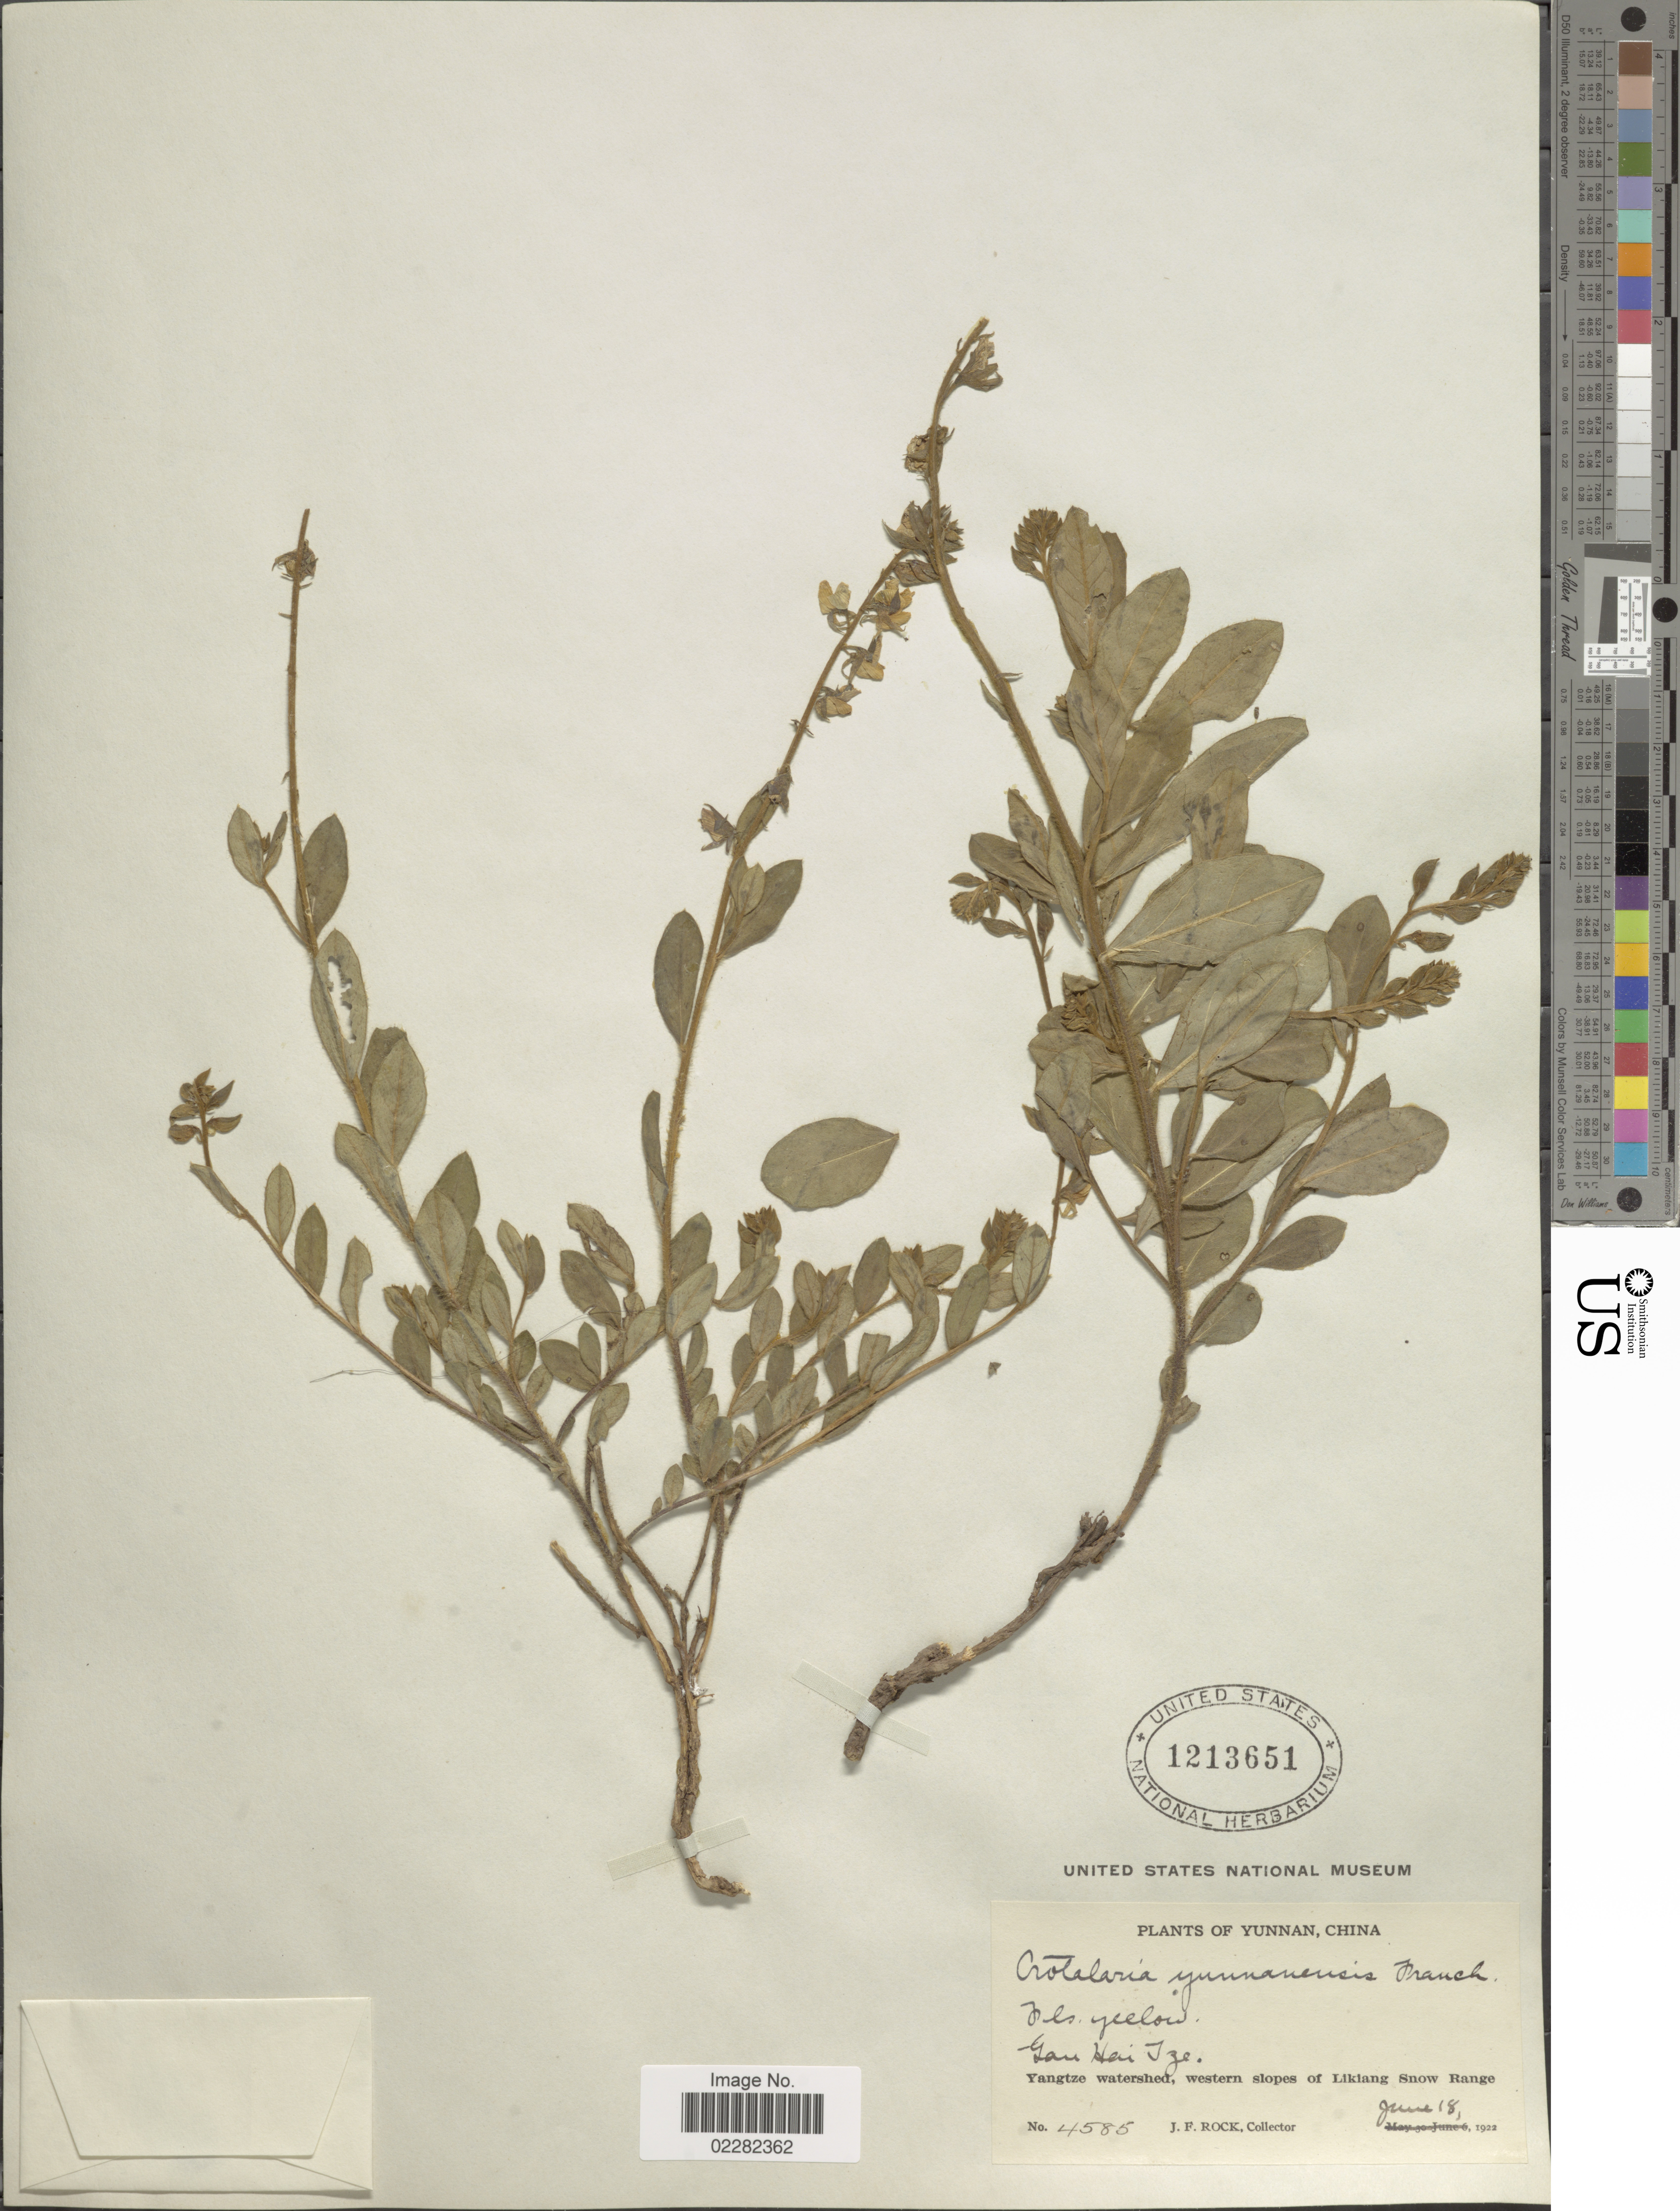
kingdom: Plantae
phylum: Tracheophyta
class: Magnoliopsida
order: Fabales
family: Fabaceae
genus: Crotalaria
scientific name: Crotalaria yunnanensis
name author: Franch.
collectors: J. Rock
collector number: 4585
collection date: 1922-06-18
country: China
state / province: Yunnan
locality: Yau Hai Ize, Yangtze watershed, western slopes of Likiang Snow Range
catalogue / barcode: US 1213651